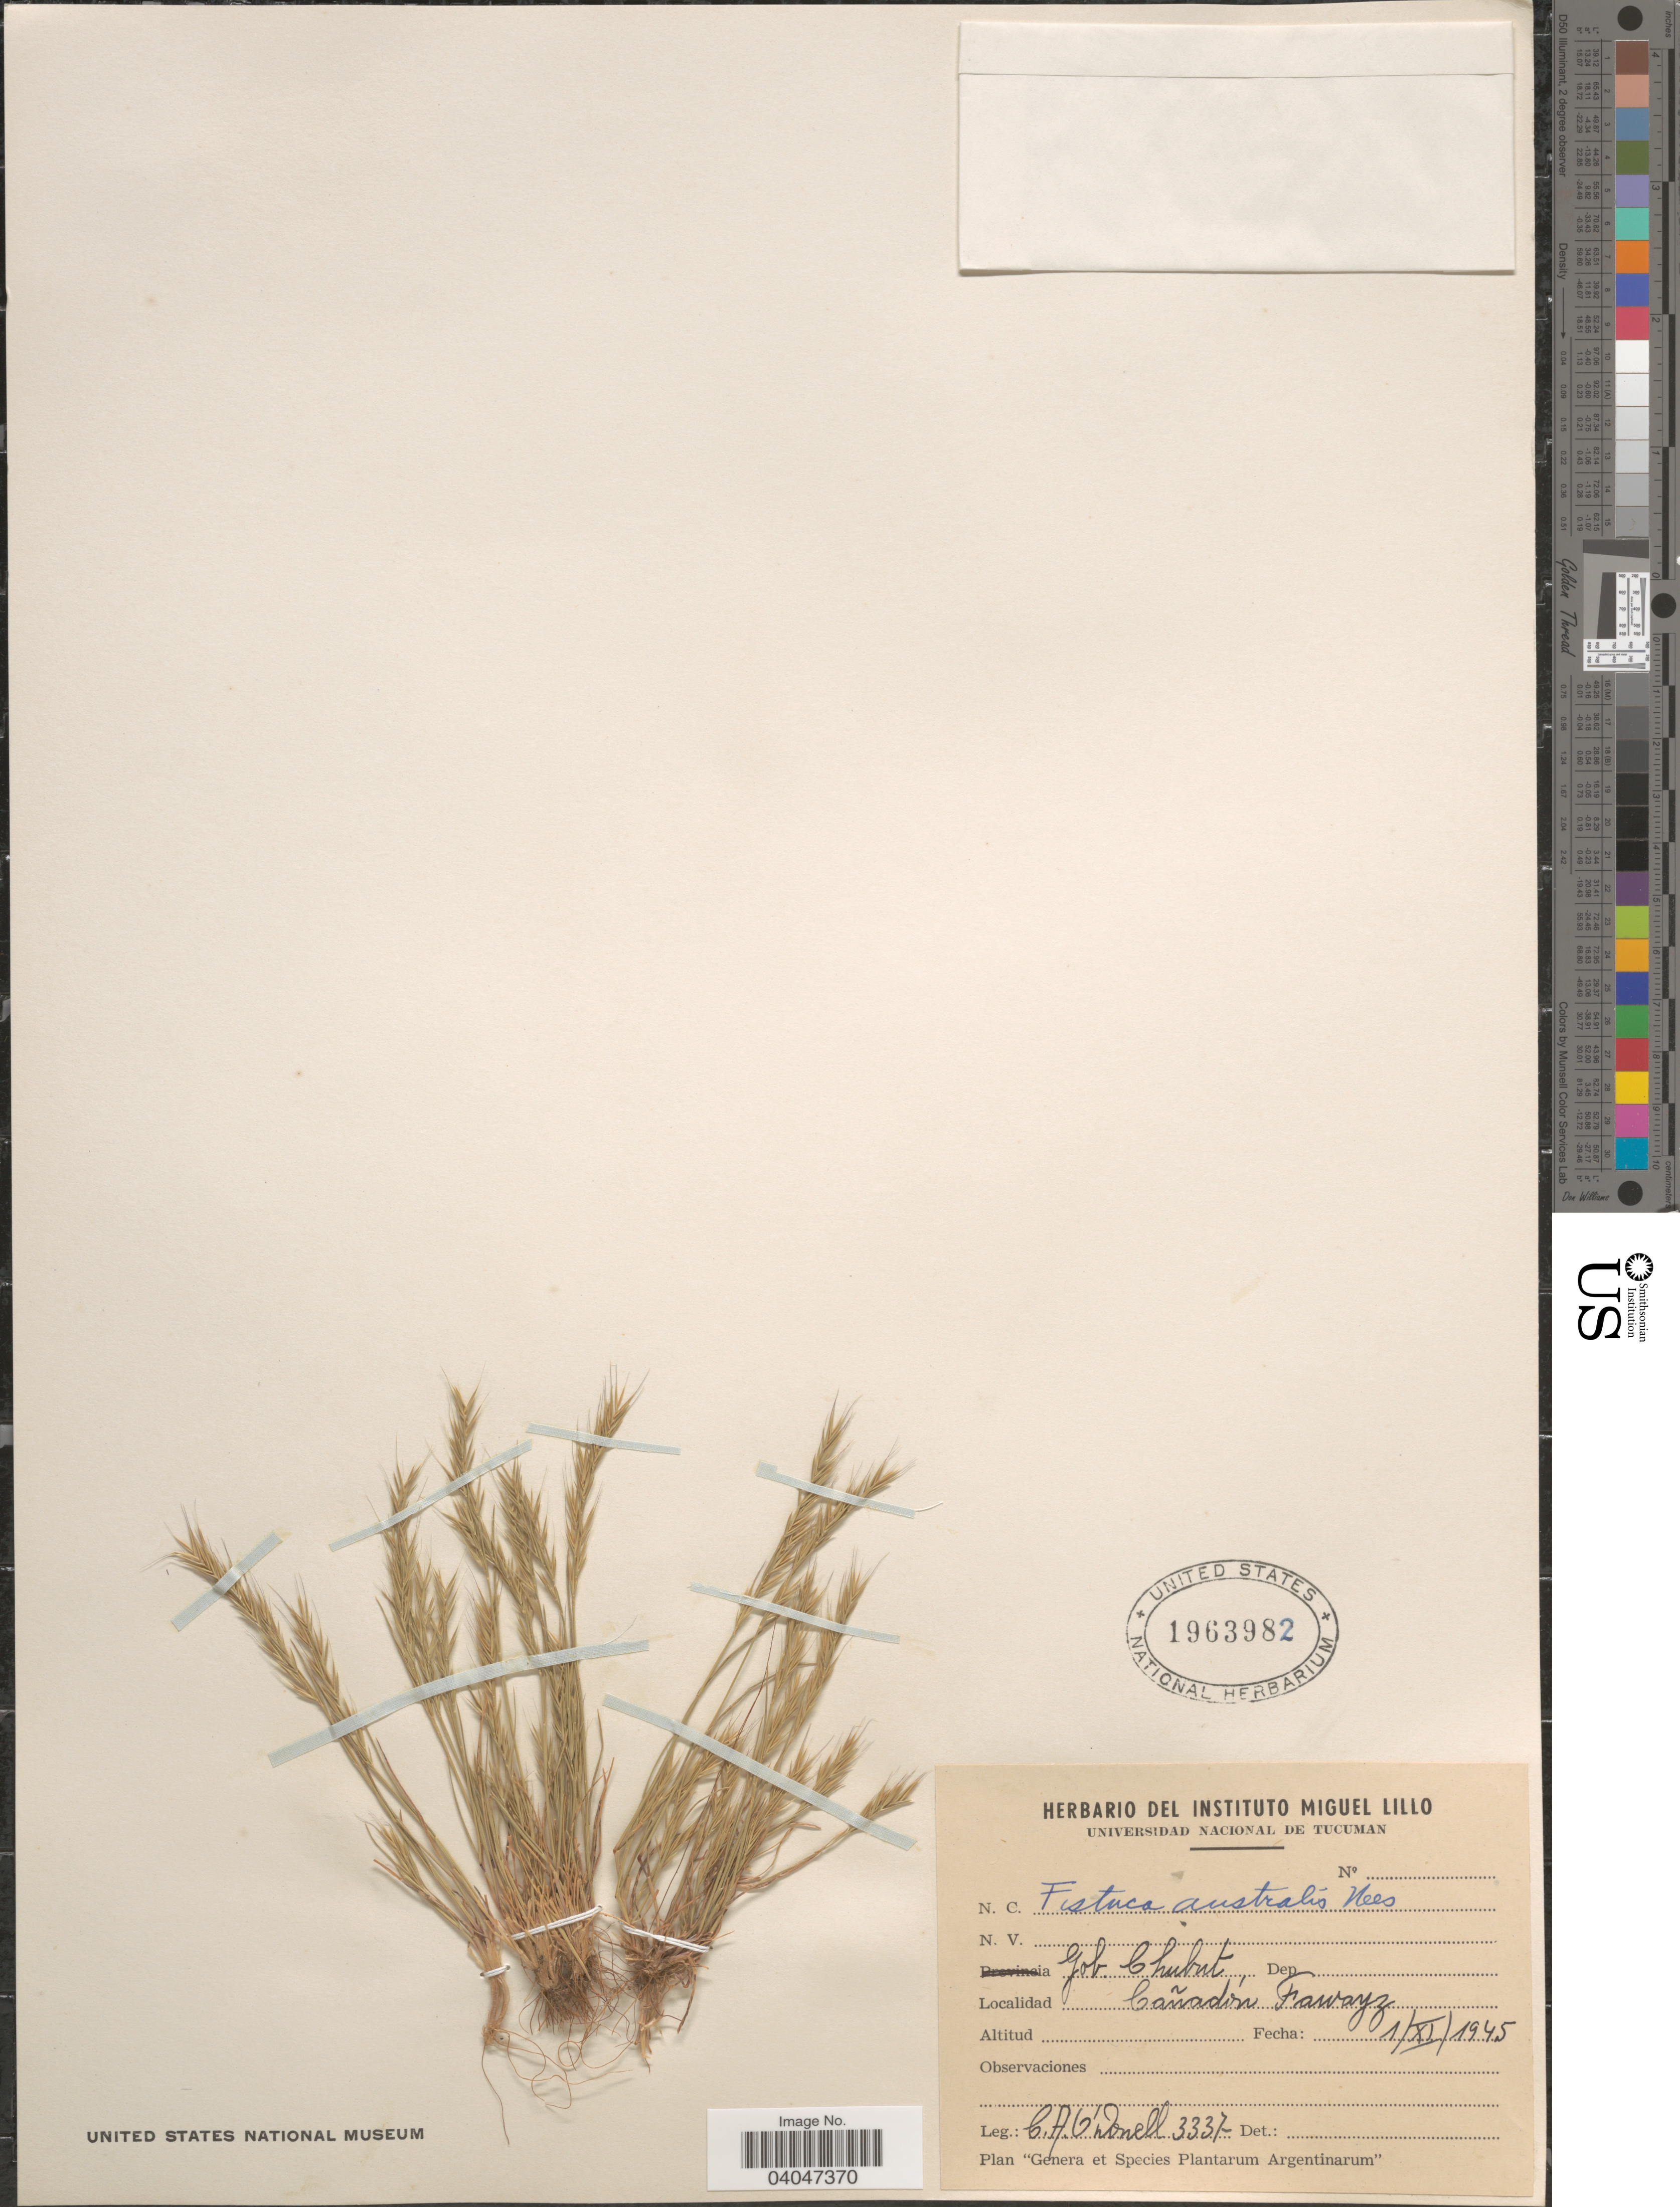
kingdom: Plantae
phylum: Tracheophyta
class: Liliopsida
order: Poales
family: Poaceae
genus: Festuca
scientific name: Festuca australis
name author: Nees ex Steud.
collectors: C. O'Donell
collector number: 3337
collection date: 1945-11-01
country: Argentina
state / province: Chubut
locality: Gob. Chubut. Cañadón Fawayz.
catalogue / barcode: US 1963982